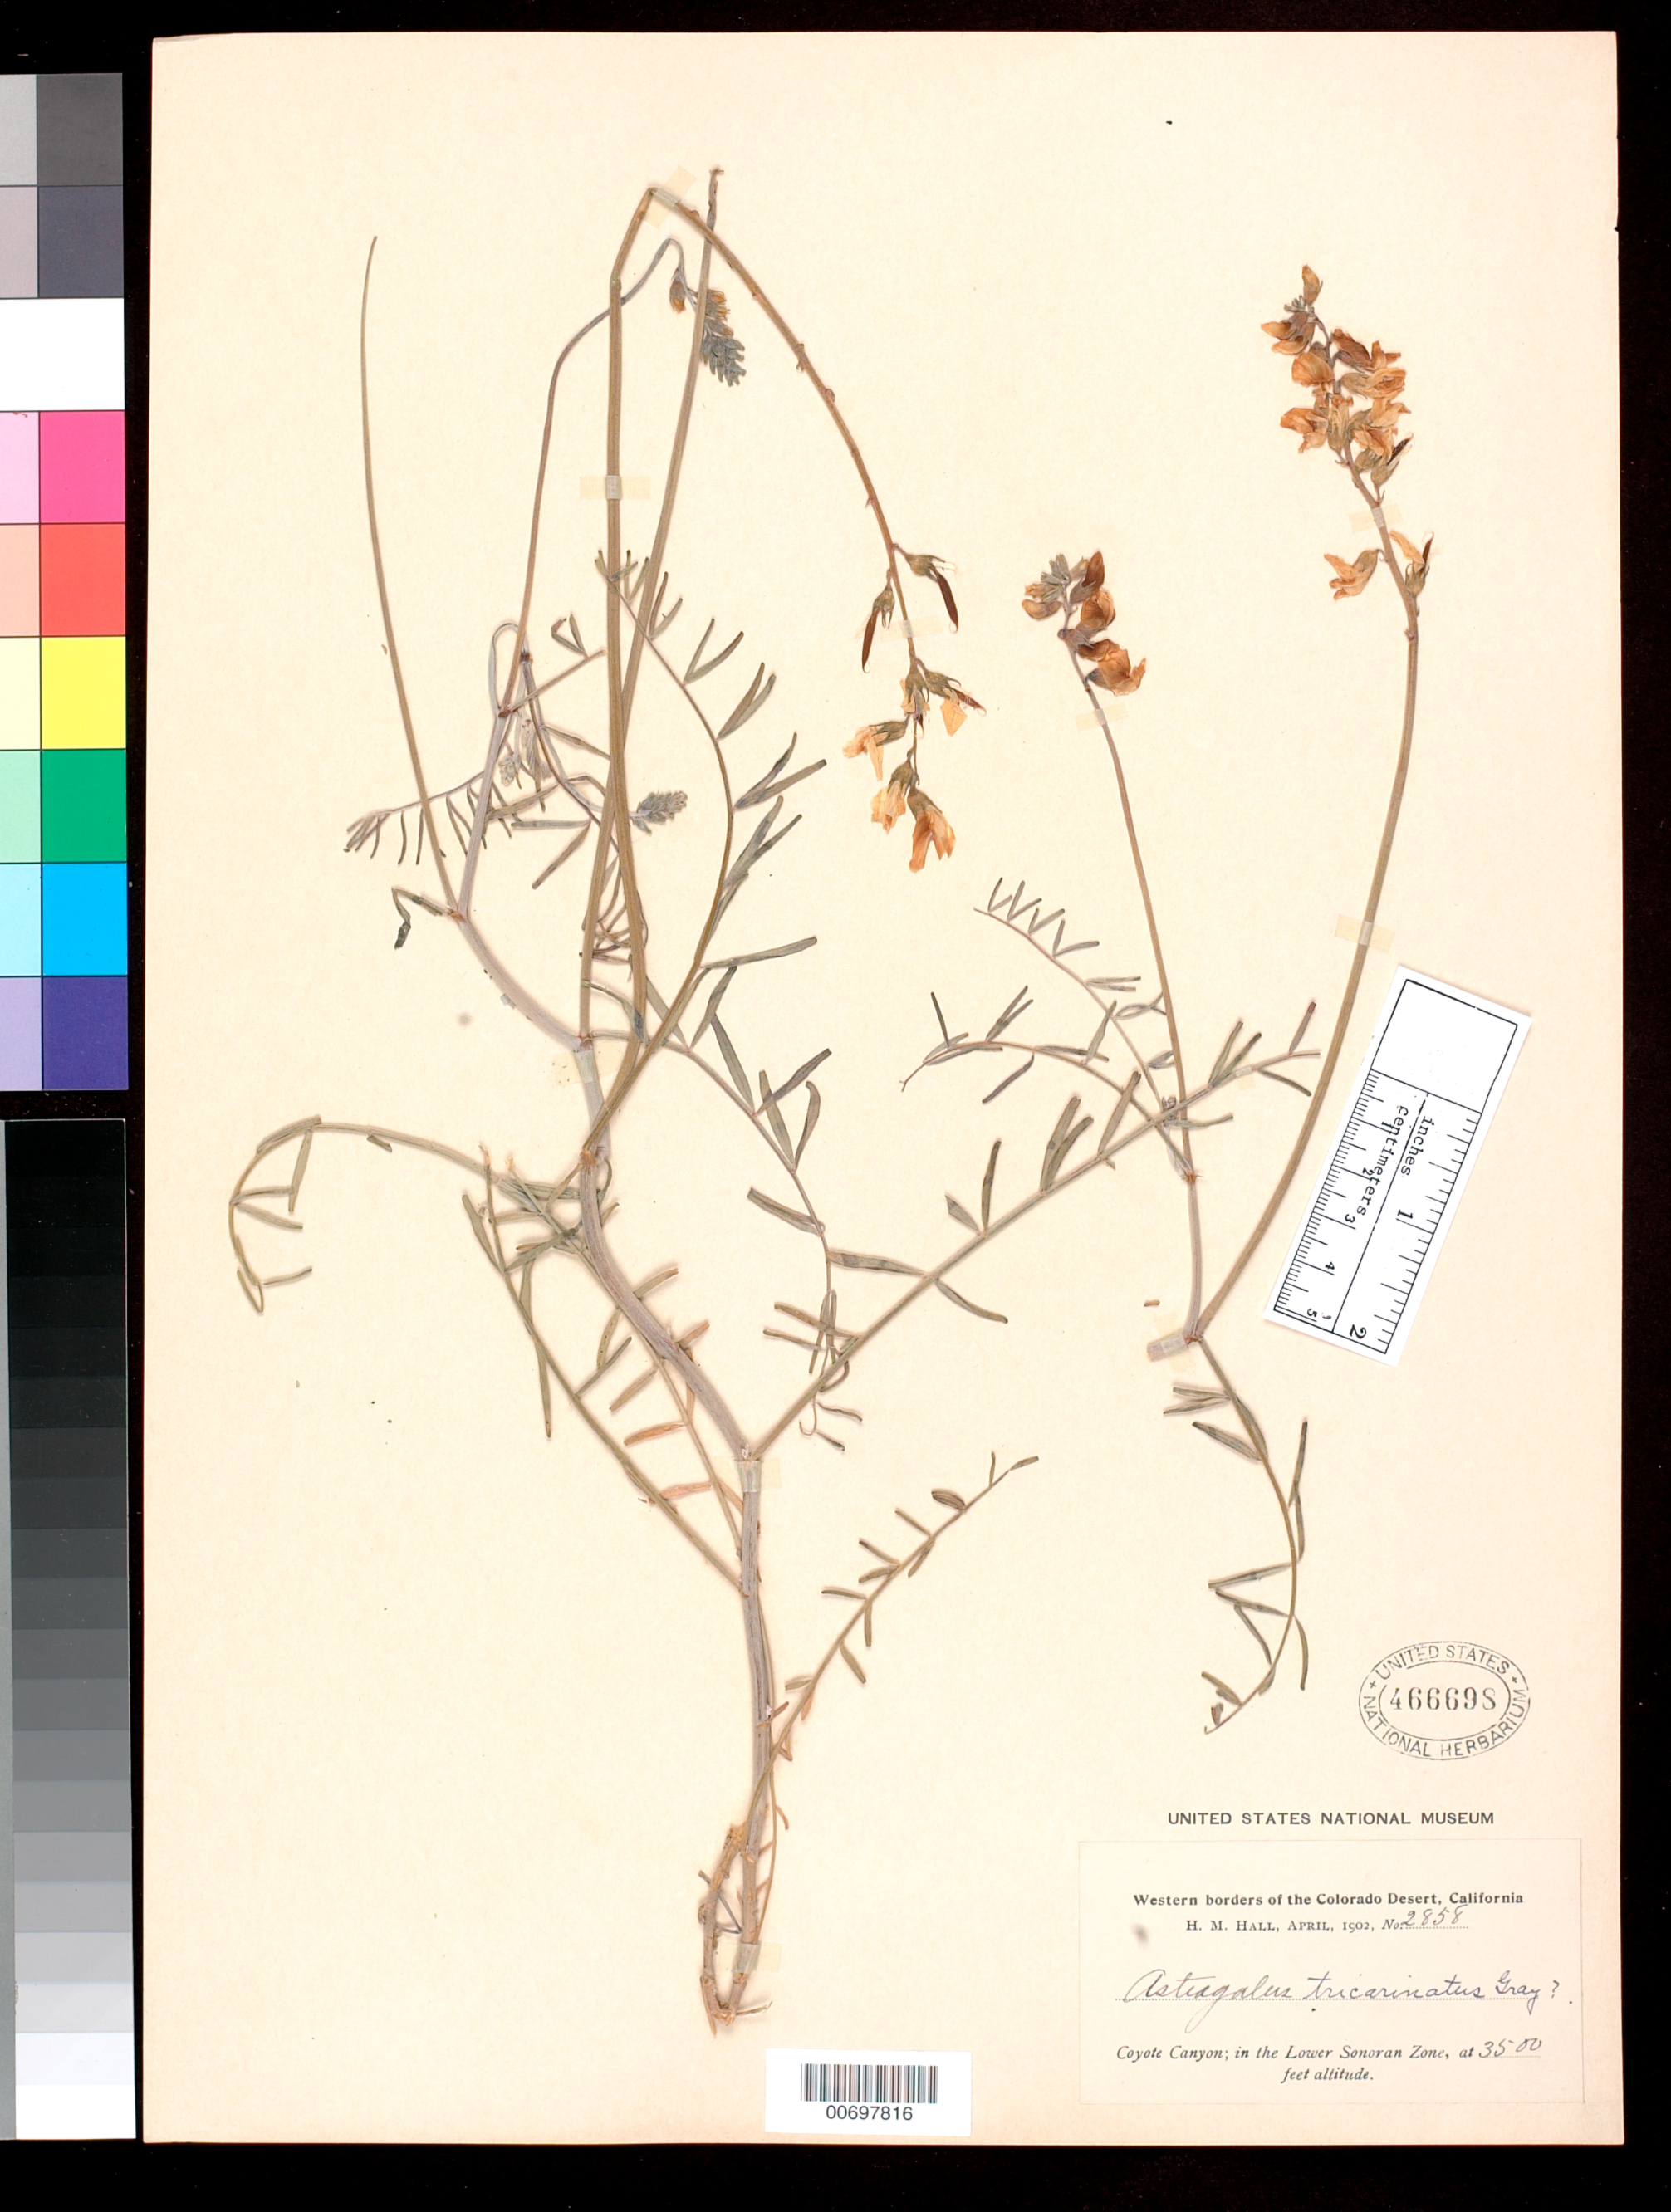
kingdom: Plantae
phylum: Tracheophyta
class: Magnoliopsida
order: Fabales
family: Fabaceae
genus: Astragalus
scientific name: Astragalus tricarinatus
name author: A. Gray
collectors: H. M. Hall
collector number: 2858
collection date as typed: Apr 1902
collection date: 1902-04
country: United States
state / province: California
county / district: Riverside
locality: Western borders of the Colorado Desert, Coyote Canyon.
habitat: Lower Sonoran Zone.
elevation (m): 1067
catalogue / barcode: US 466698